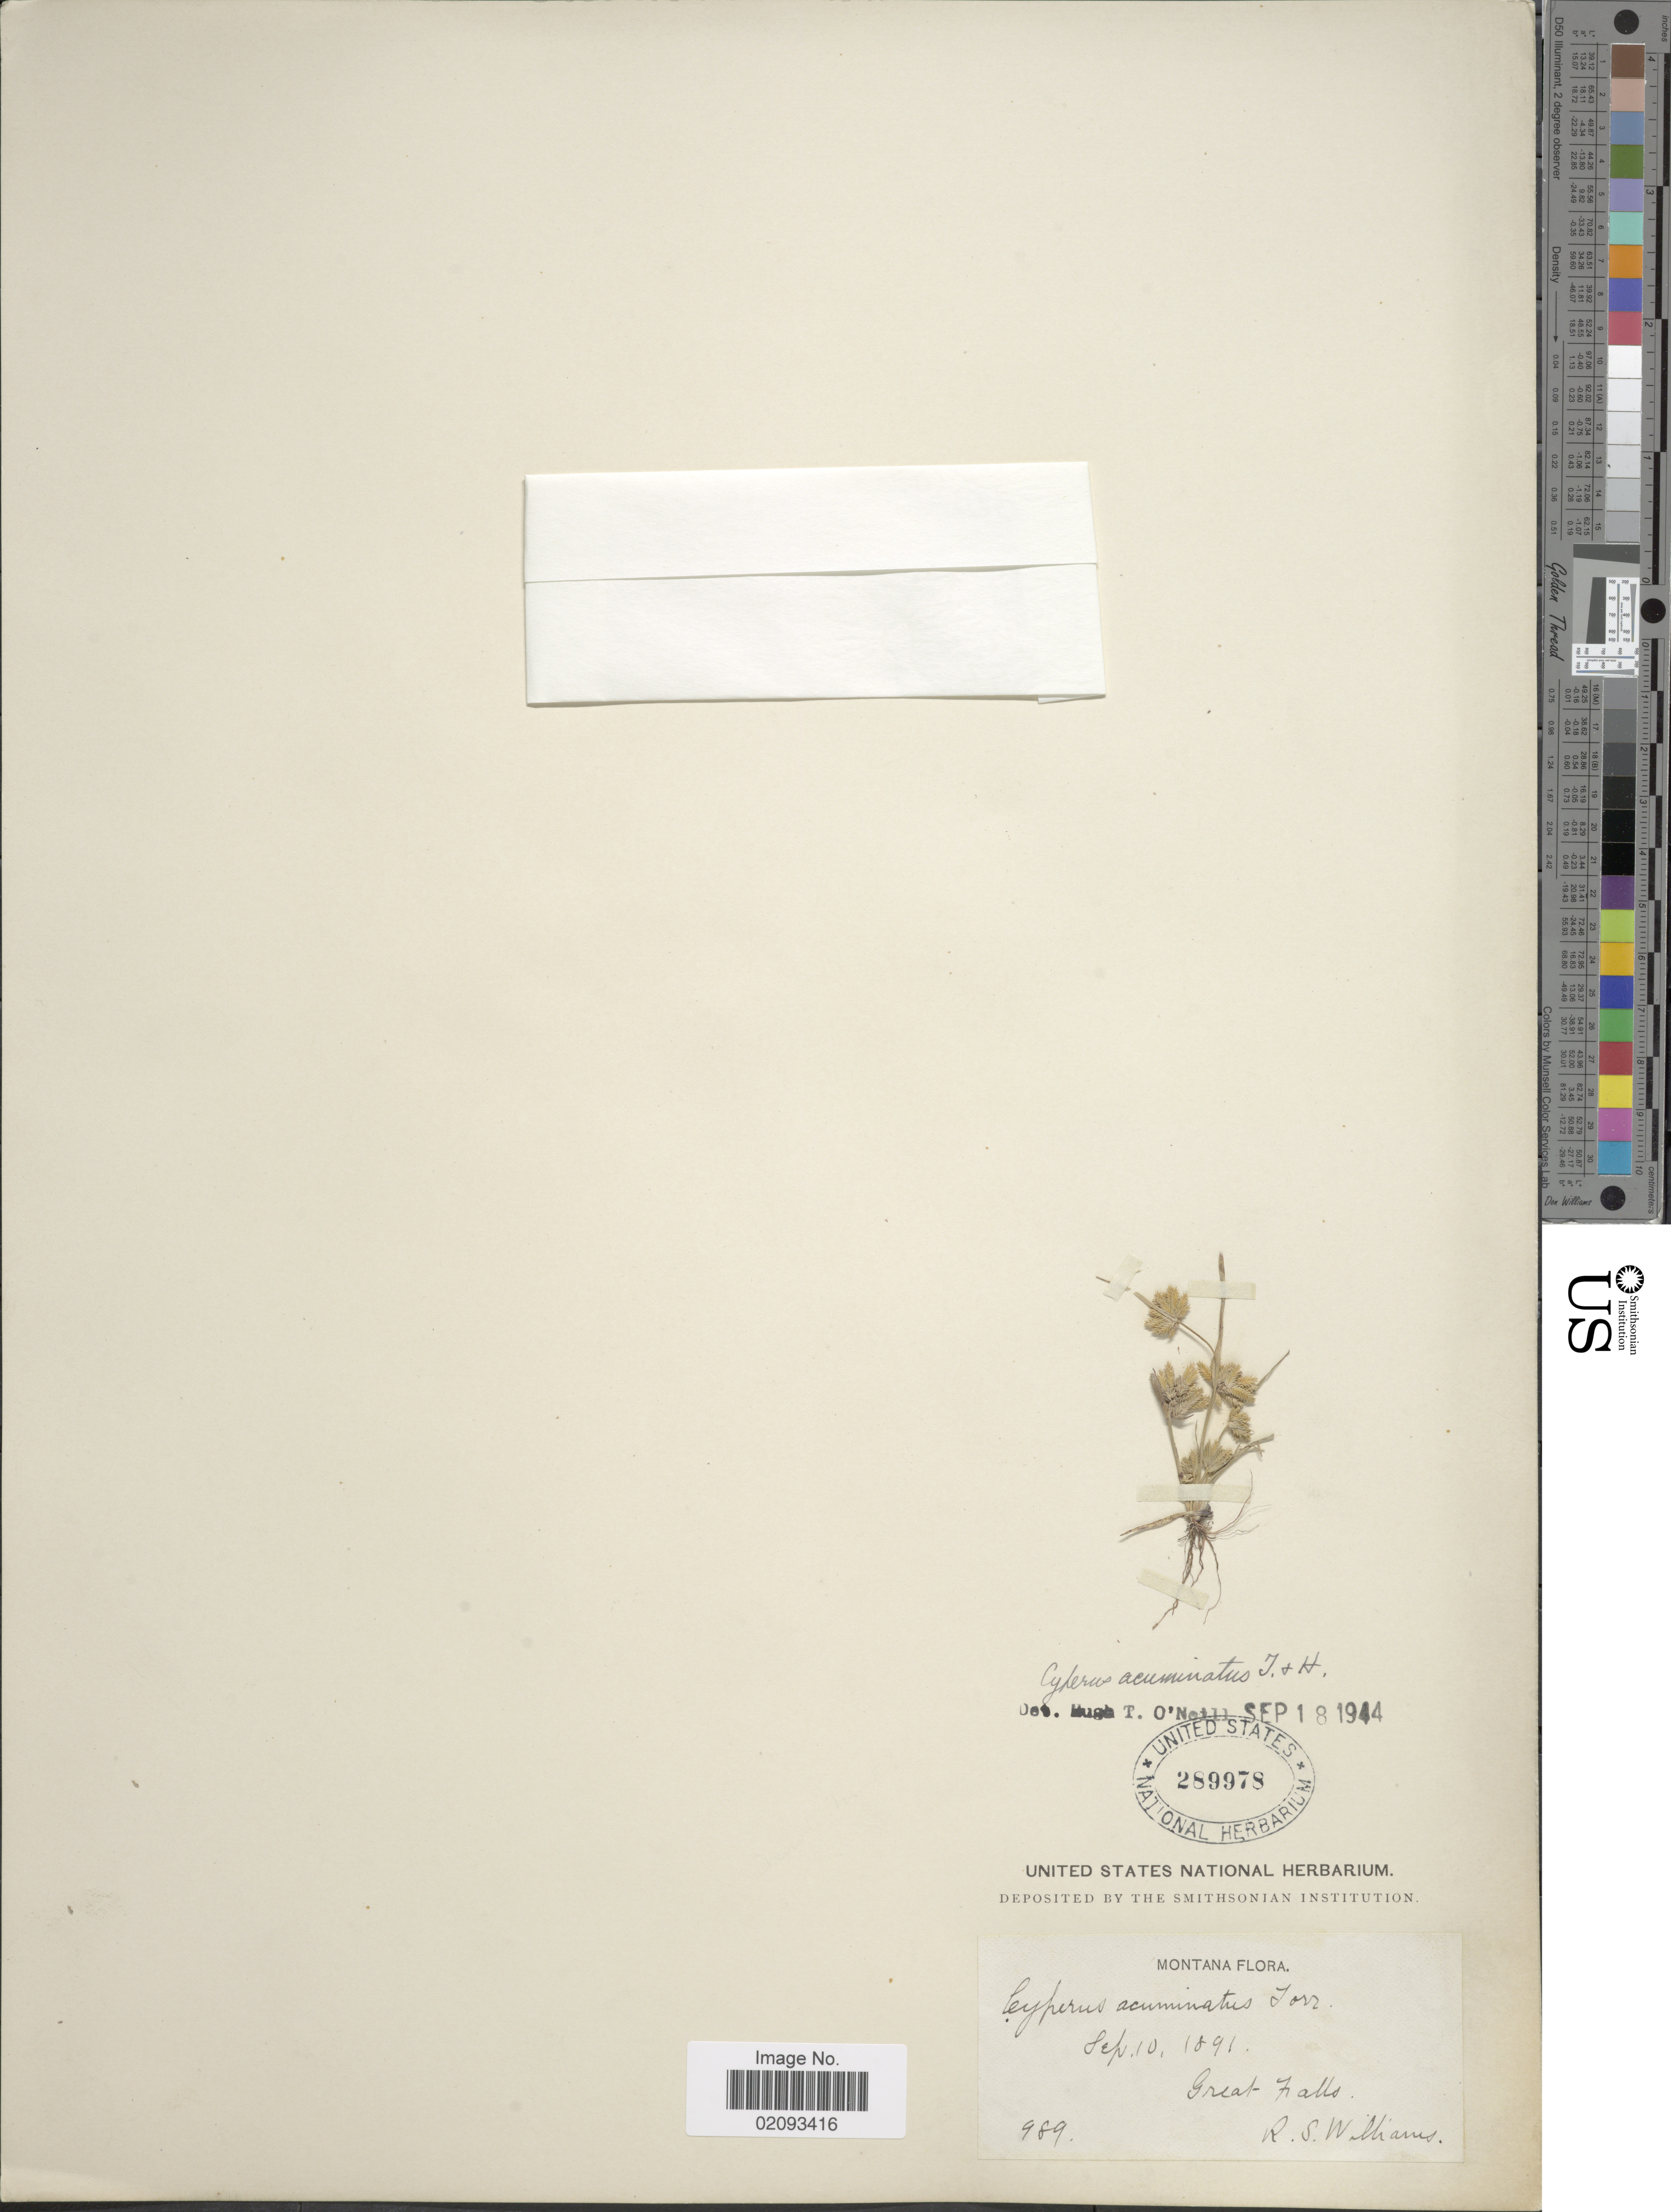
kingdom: Plantae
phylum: Tracheophyta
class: Liliopsida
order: Poales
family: Cyperaceae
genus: Cyperus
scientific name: Cyperus acuminatus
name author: Torr. & Hook.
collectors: R. S. Williams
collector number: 989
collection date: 1891-09-10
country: United States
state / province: Montana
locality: Great Falls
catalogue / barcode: US 289978